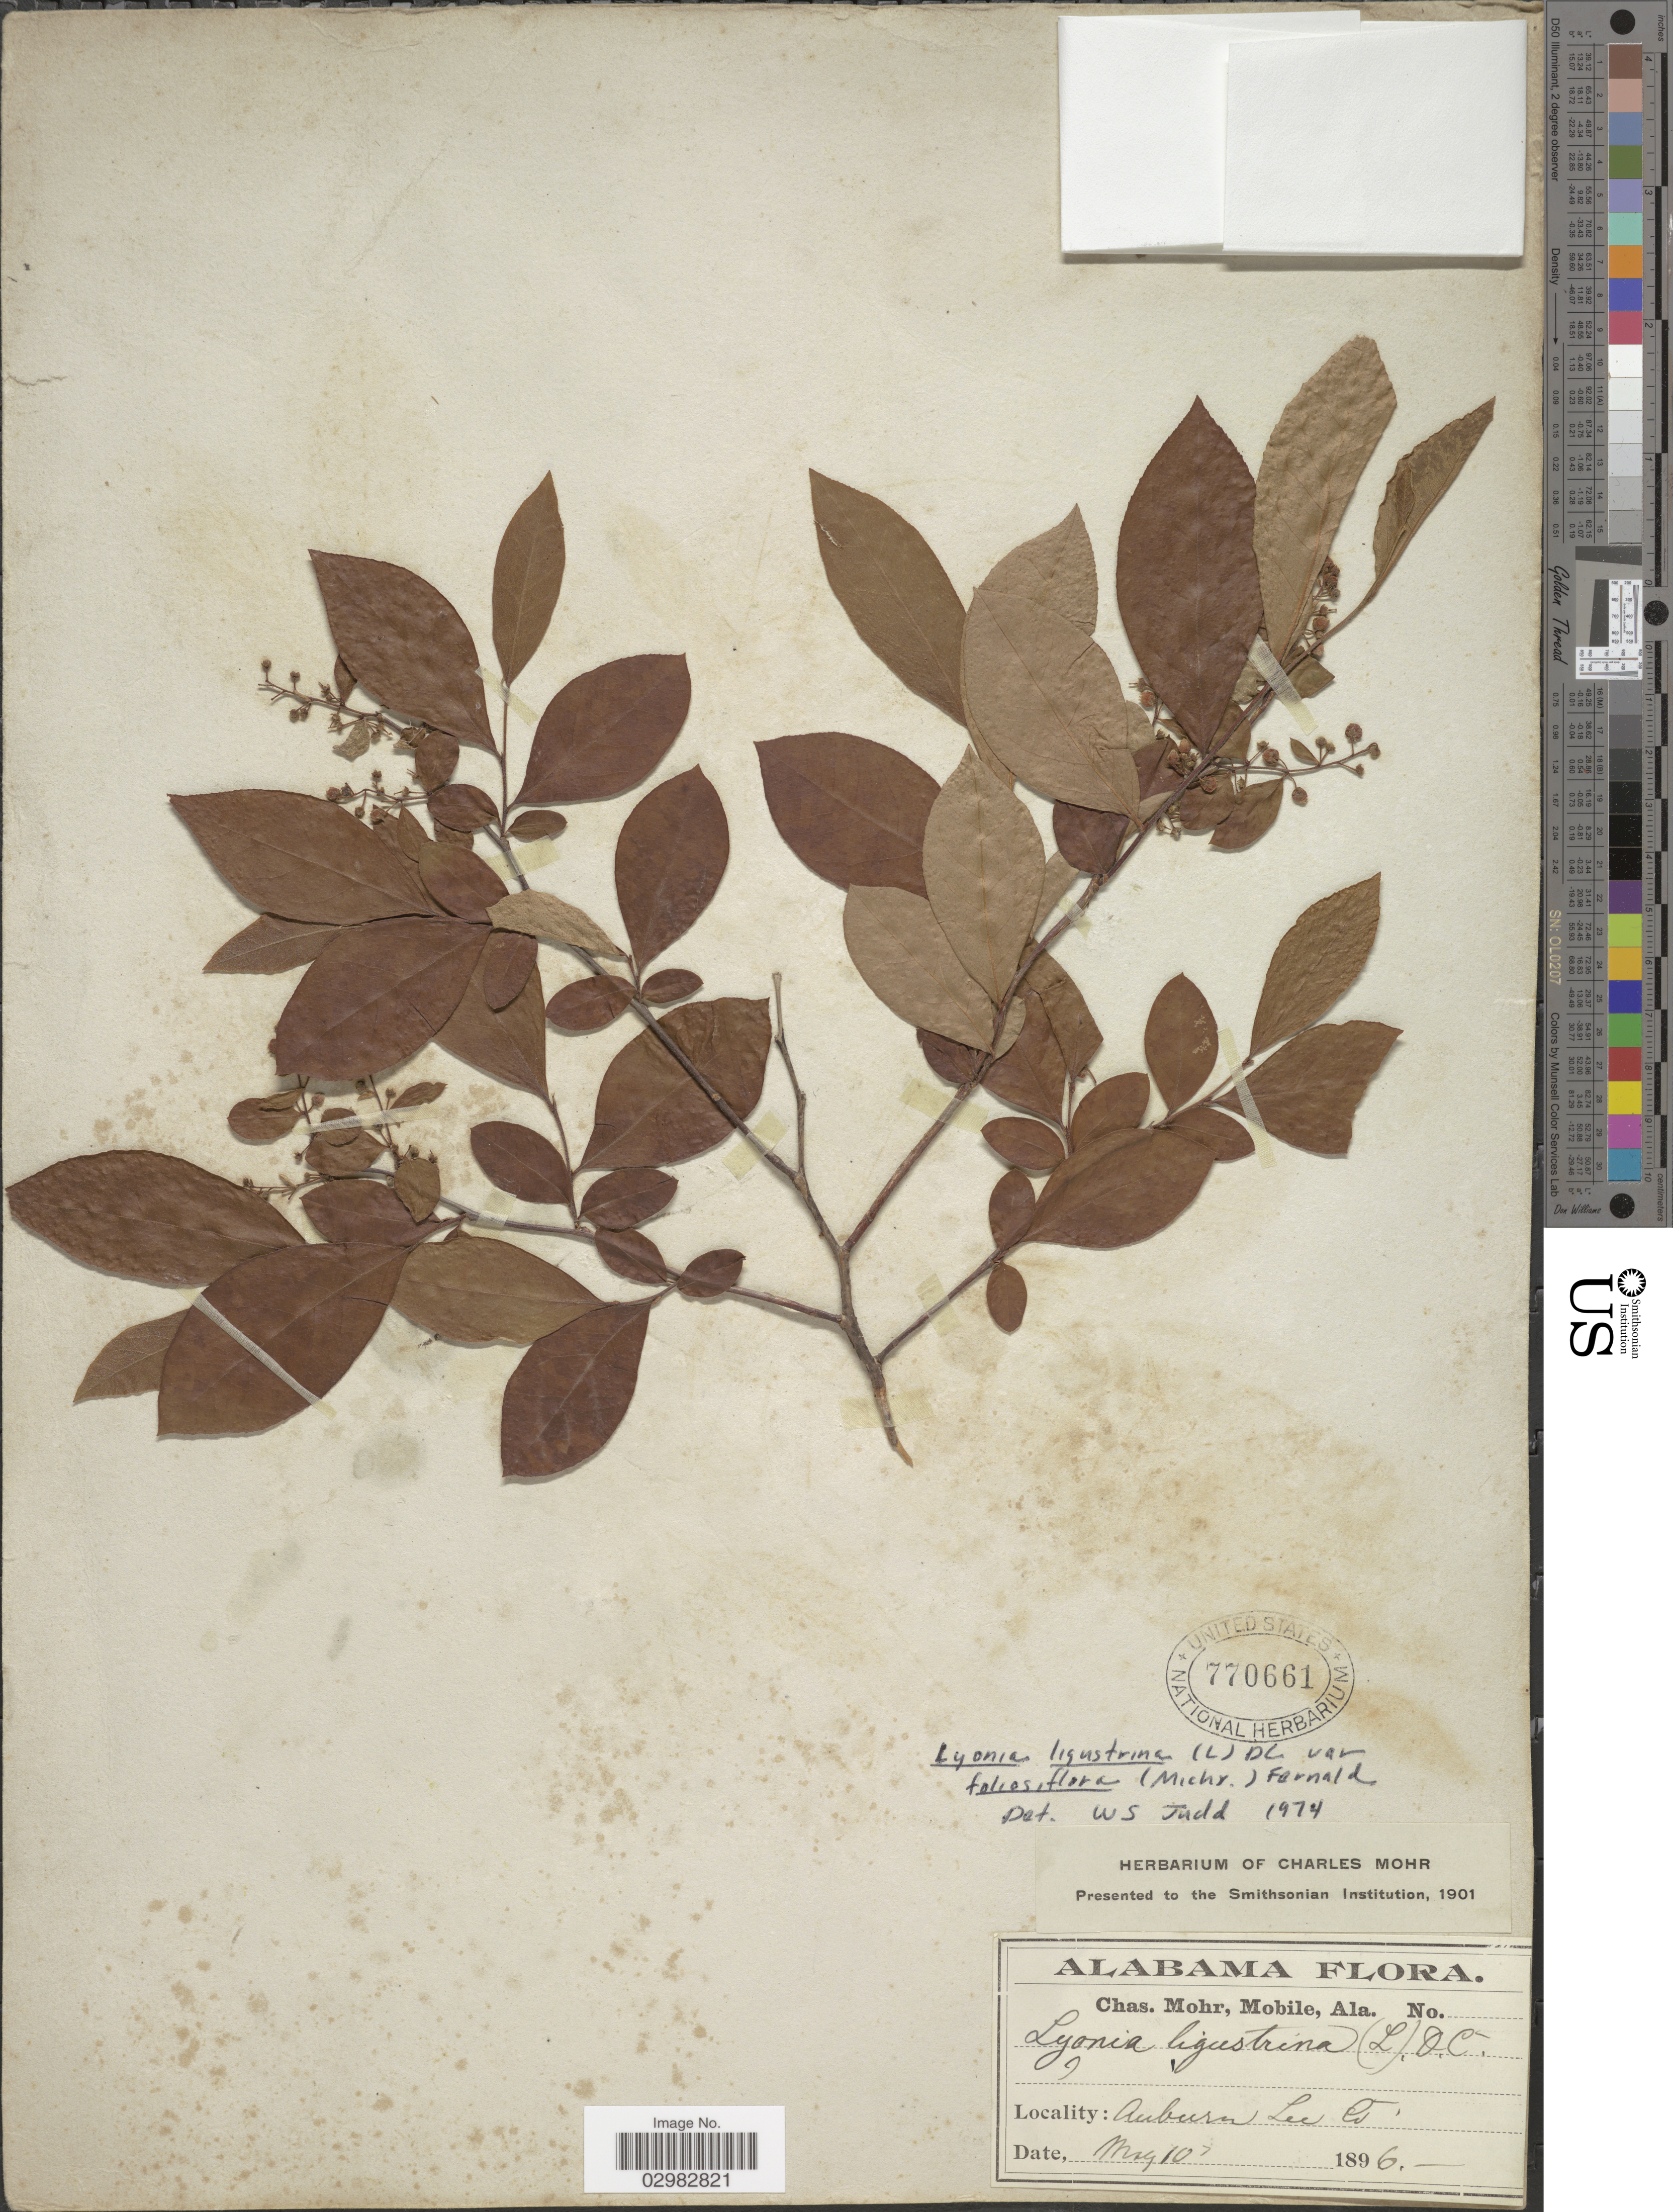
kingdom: Plantae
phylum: Tracheophyta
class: Magnoliopsida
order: Ericales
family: Ericaceae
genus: Lyonia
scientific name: Lyonia ligustrina var. foliosiflora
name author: (Michx.) Fernald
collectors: Mohr, C. T. (herbarium)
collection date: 1896-05-10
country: United States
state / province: Alabama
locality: Auburn Lee Co.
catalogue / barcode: US 770661